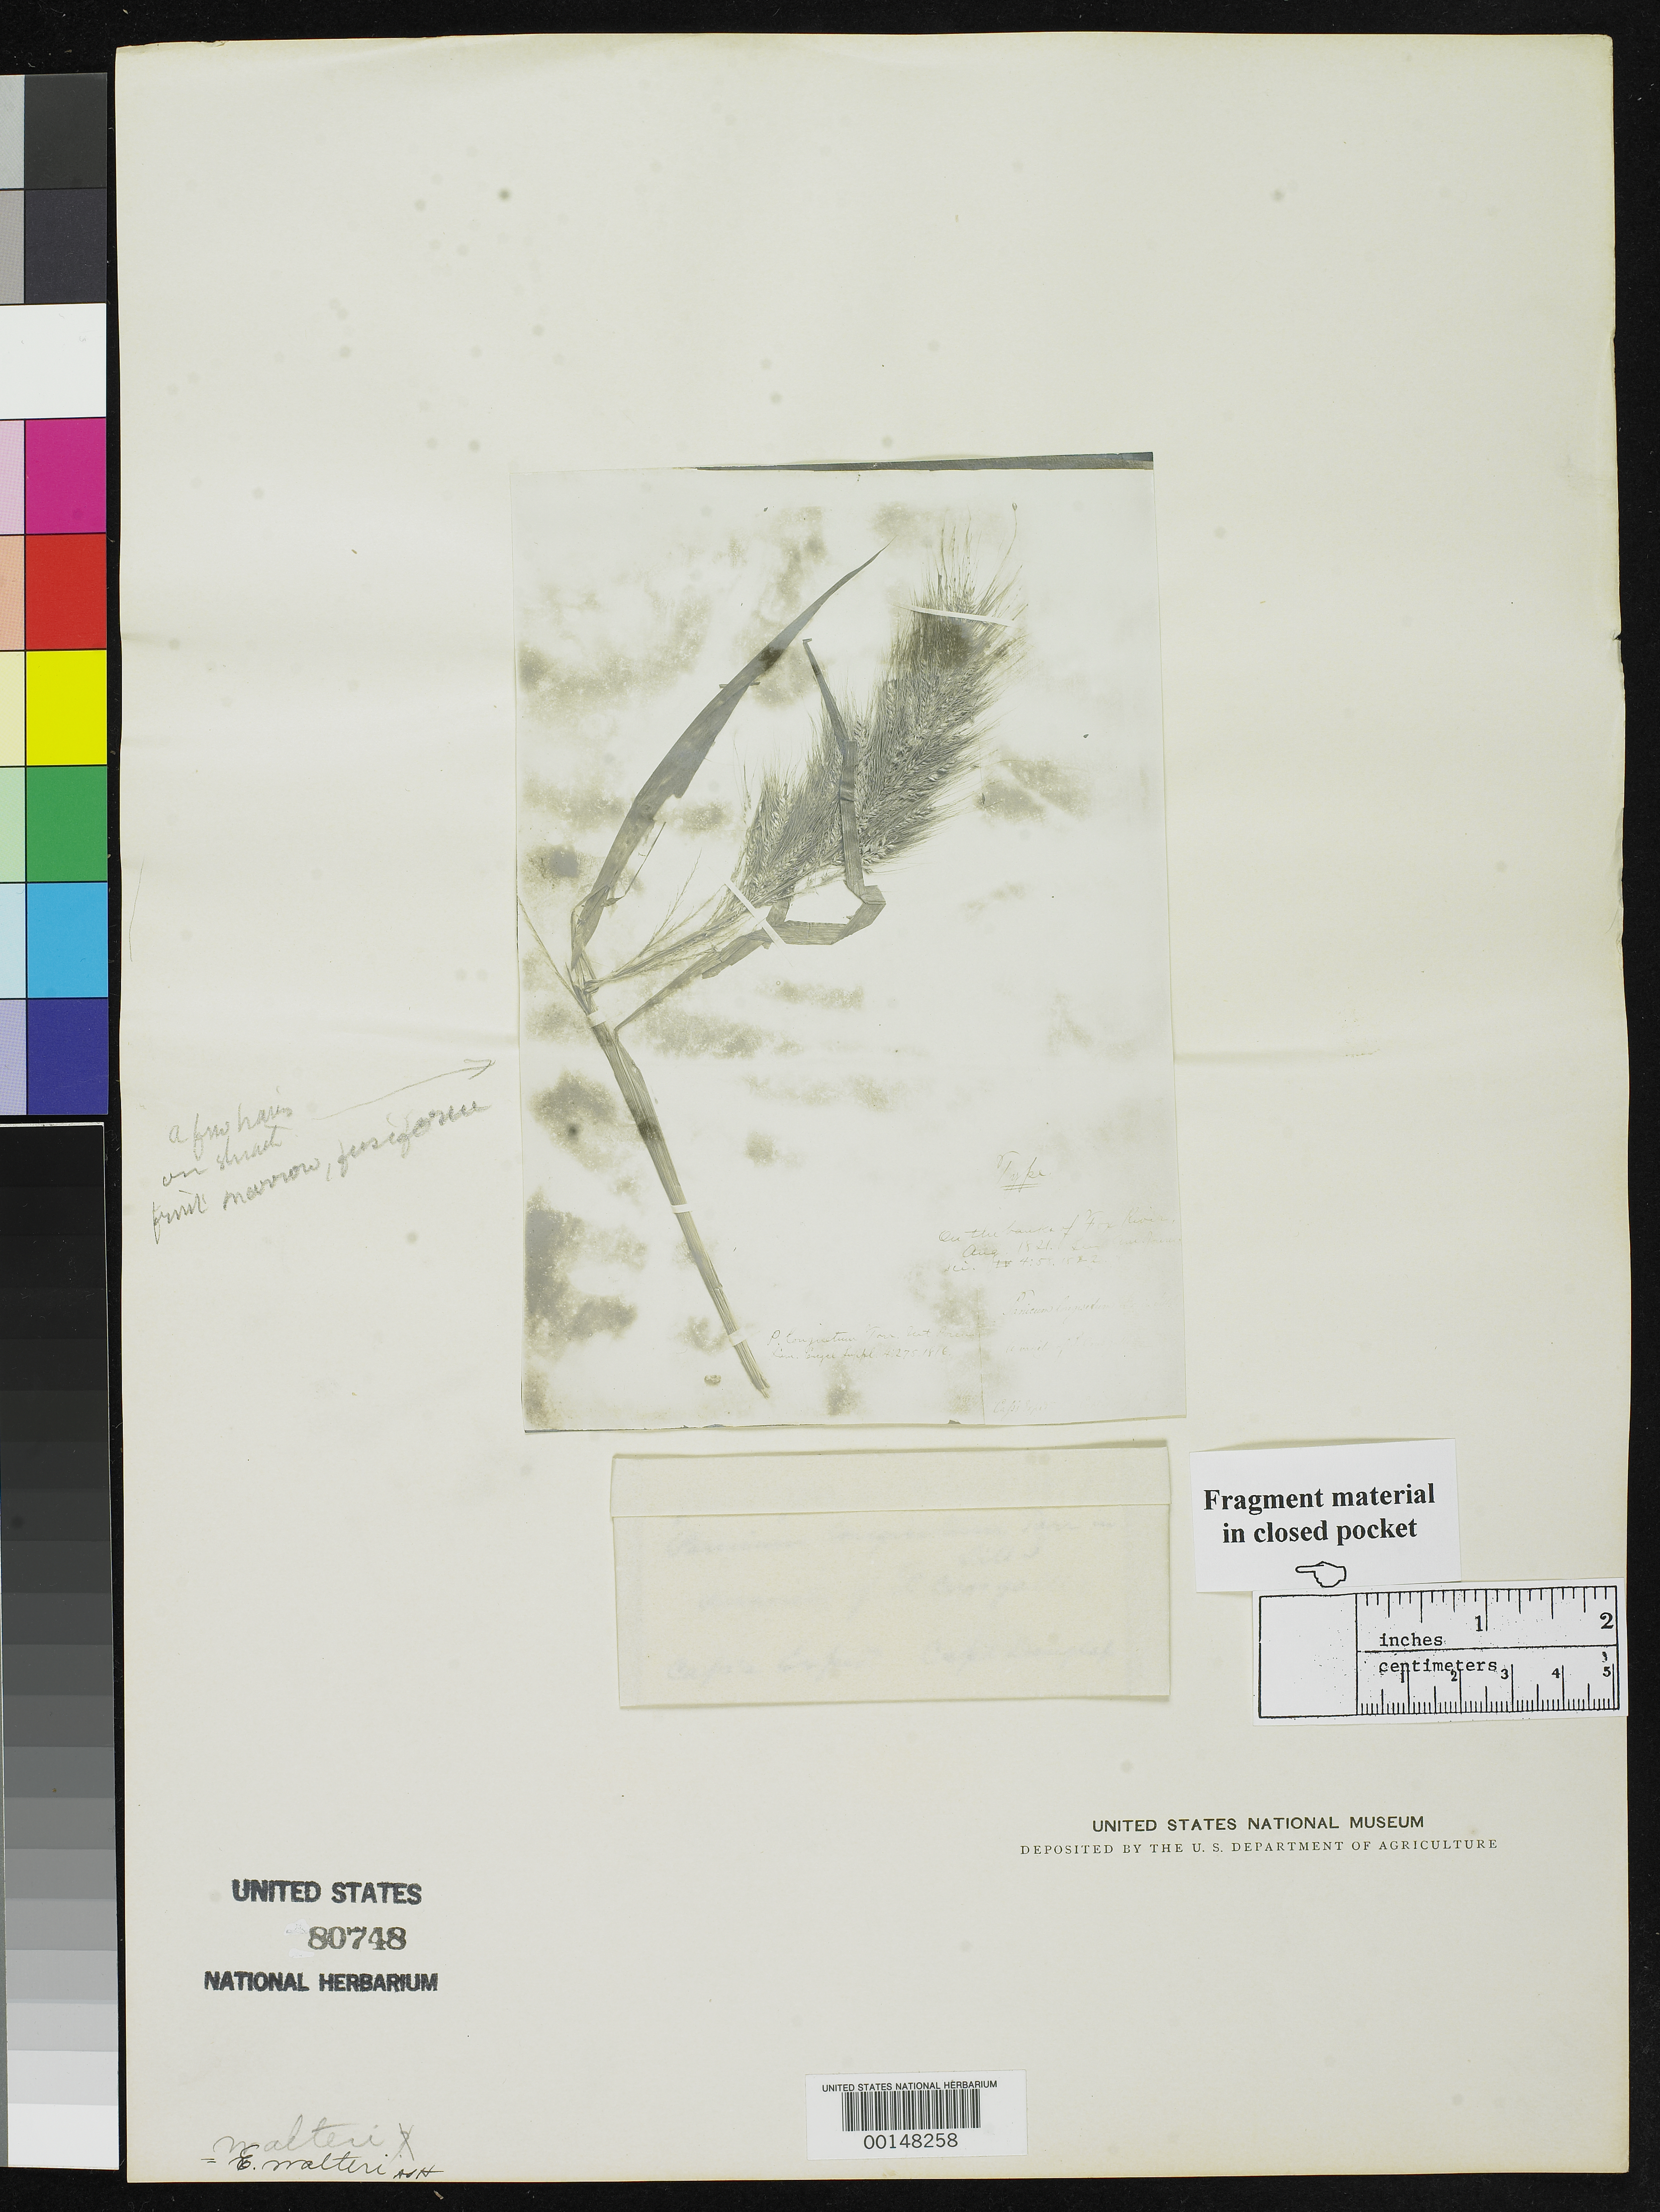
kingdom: Plantae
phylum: Tracheophyta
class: Liliopsida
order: Poales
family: Poaceae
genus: Panicum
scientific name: Panicum longisetum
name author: Torr.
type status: Type Fragment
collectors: D. Douglass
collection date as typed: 1820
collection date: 1820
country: United States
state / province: Wisconsin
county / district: Racine / Washington / Waukesha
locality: Fox River.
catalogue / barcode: US 80748